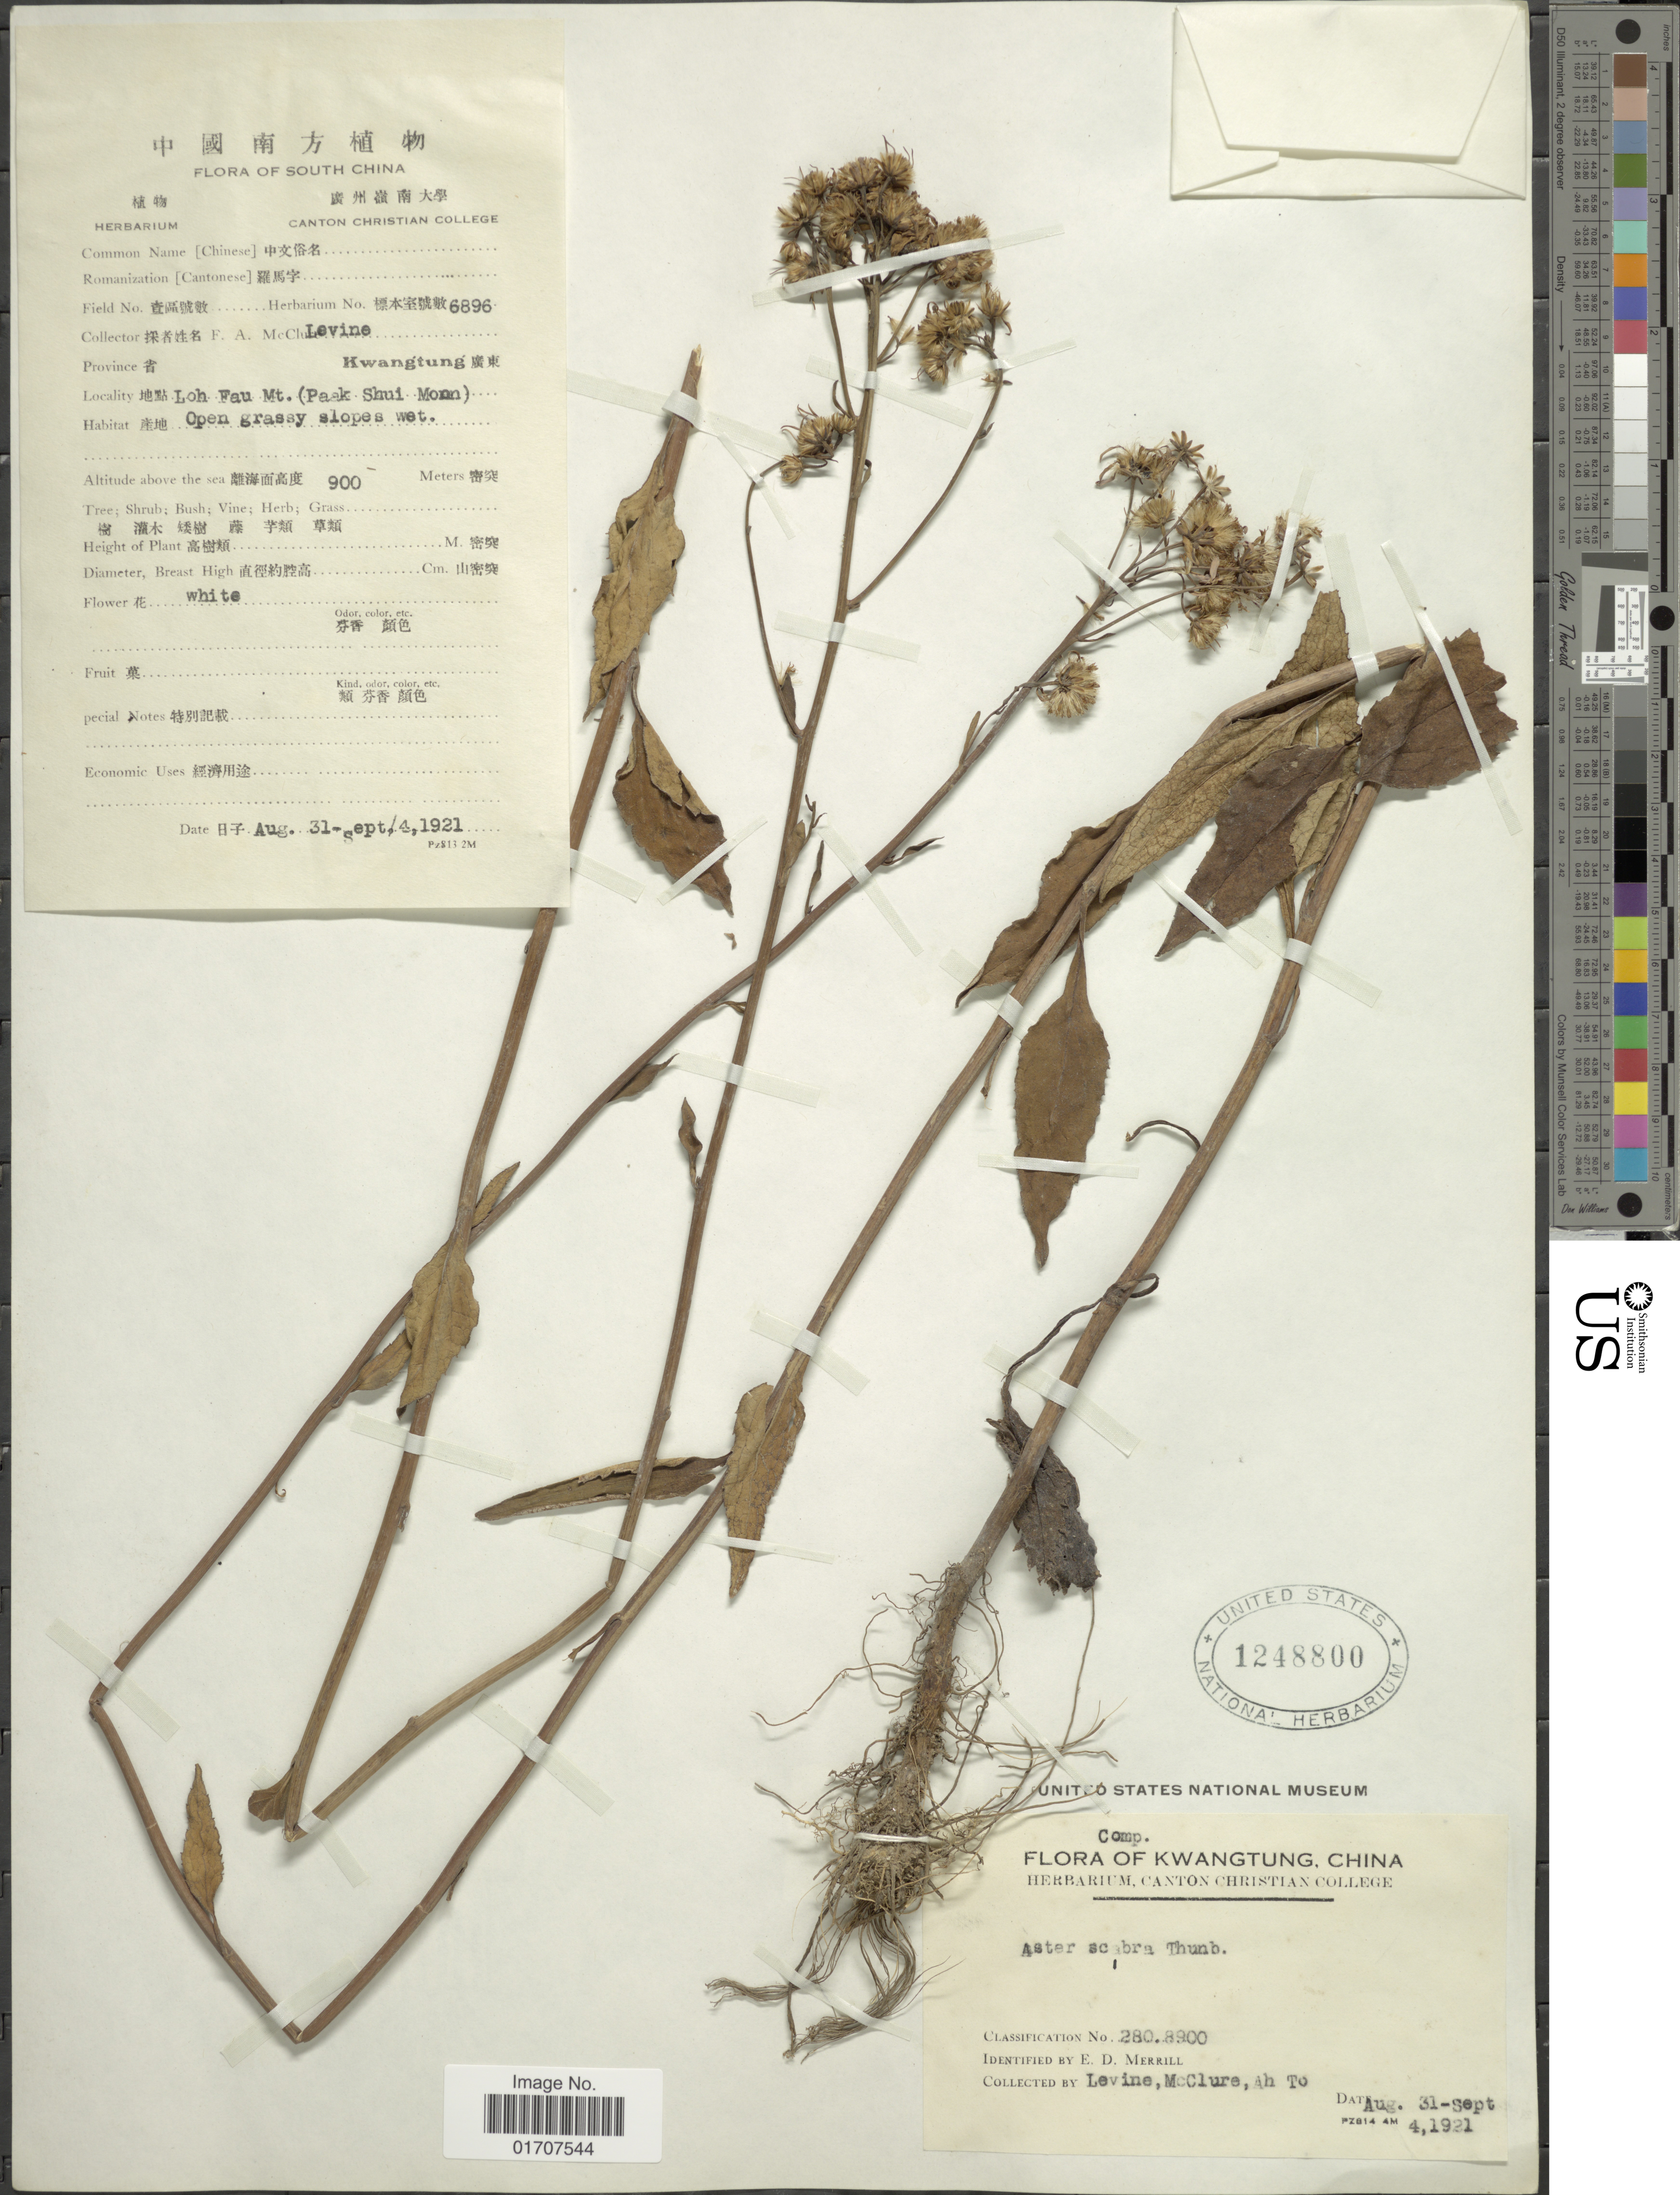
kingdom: Plantae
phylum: Tracheophyta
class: Magnoliopsida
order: Asterales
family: Asteraceae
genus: Doellingeria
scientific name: Doellingeria scaber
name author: (Thunb.) Nees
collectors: -. Levine, McClure, -- & A. To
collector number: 6896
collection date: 1921-08-21/1921-09-04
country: China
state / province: Guangdong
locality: Province Kwangtung, Loh Fau Mt. (Paak Shui Monn)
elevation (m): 900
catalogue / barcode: US 1248800